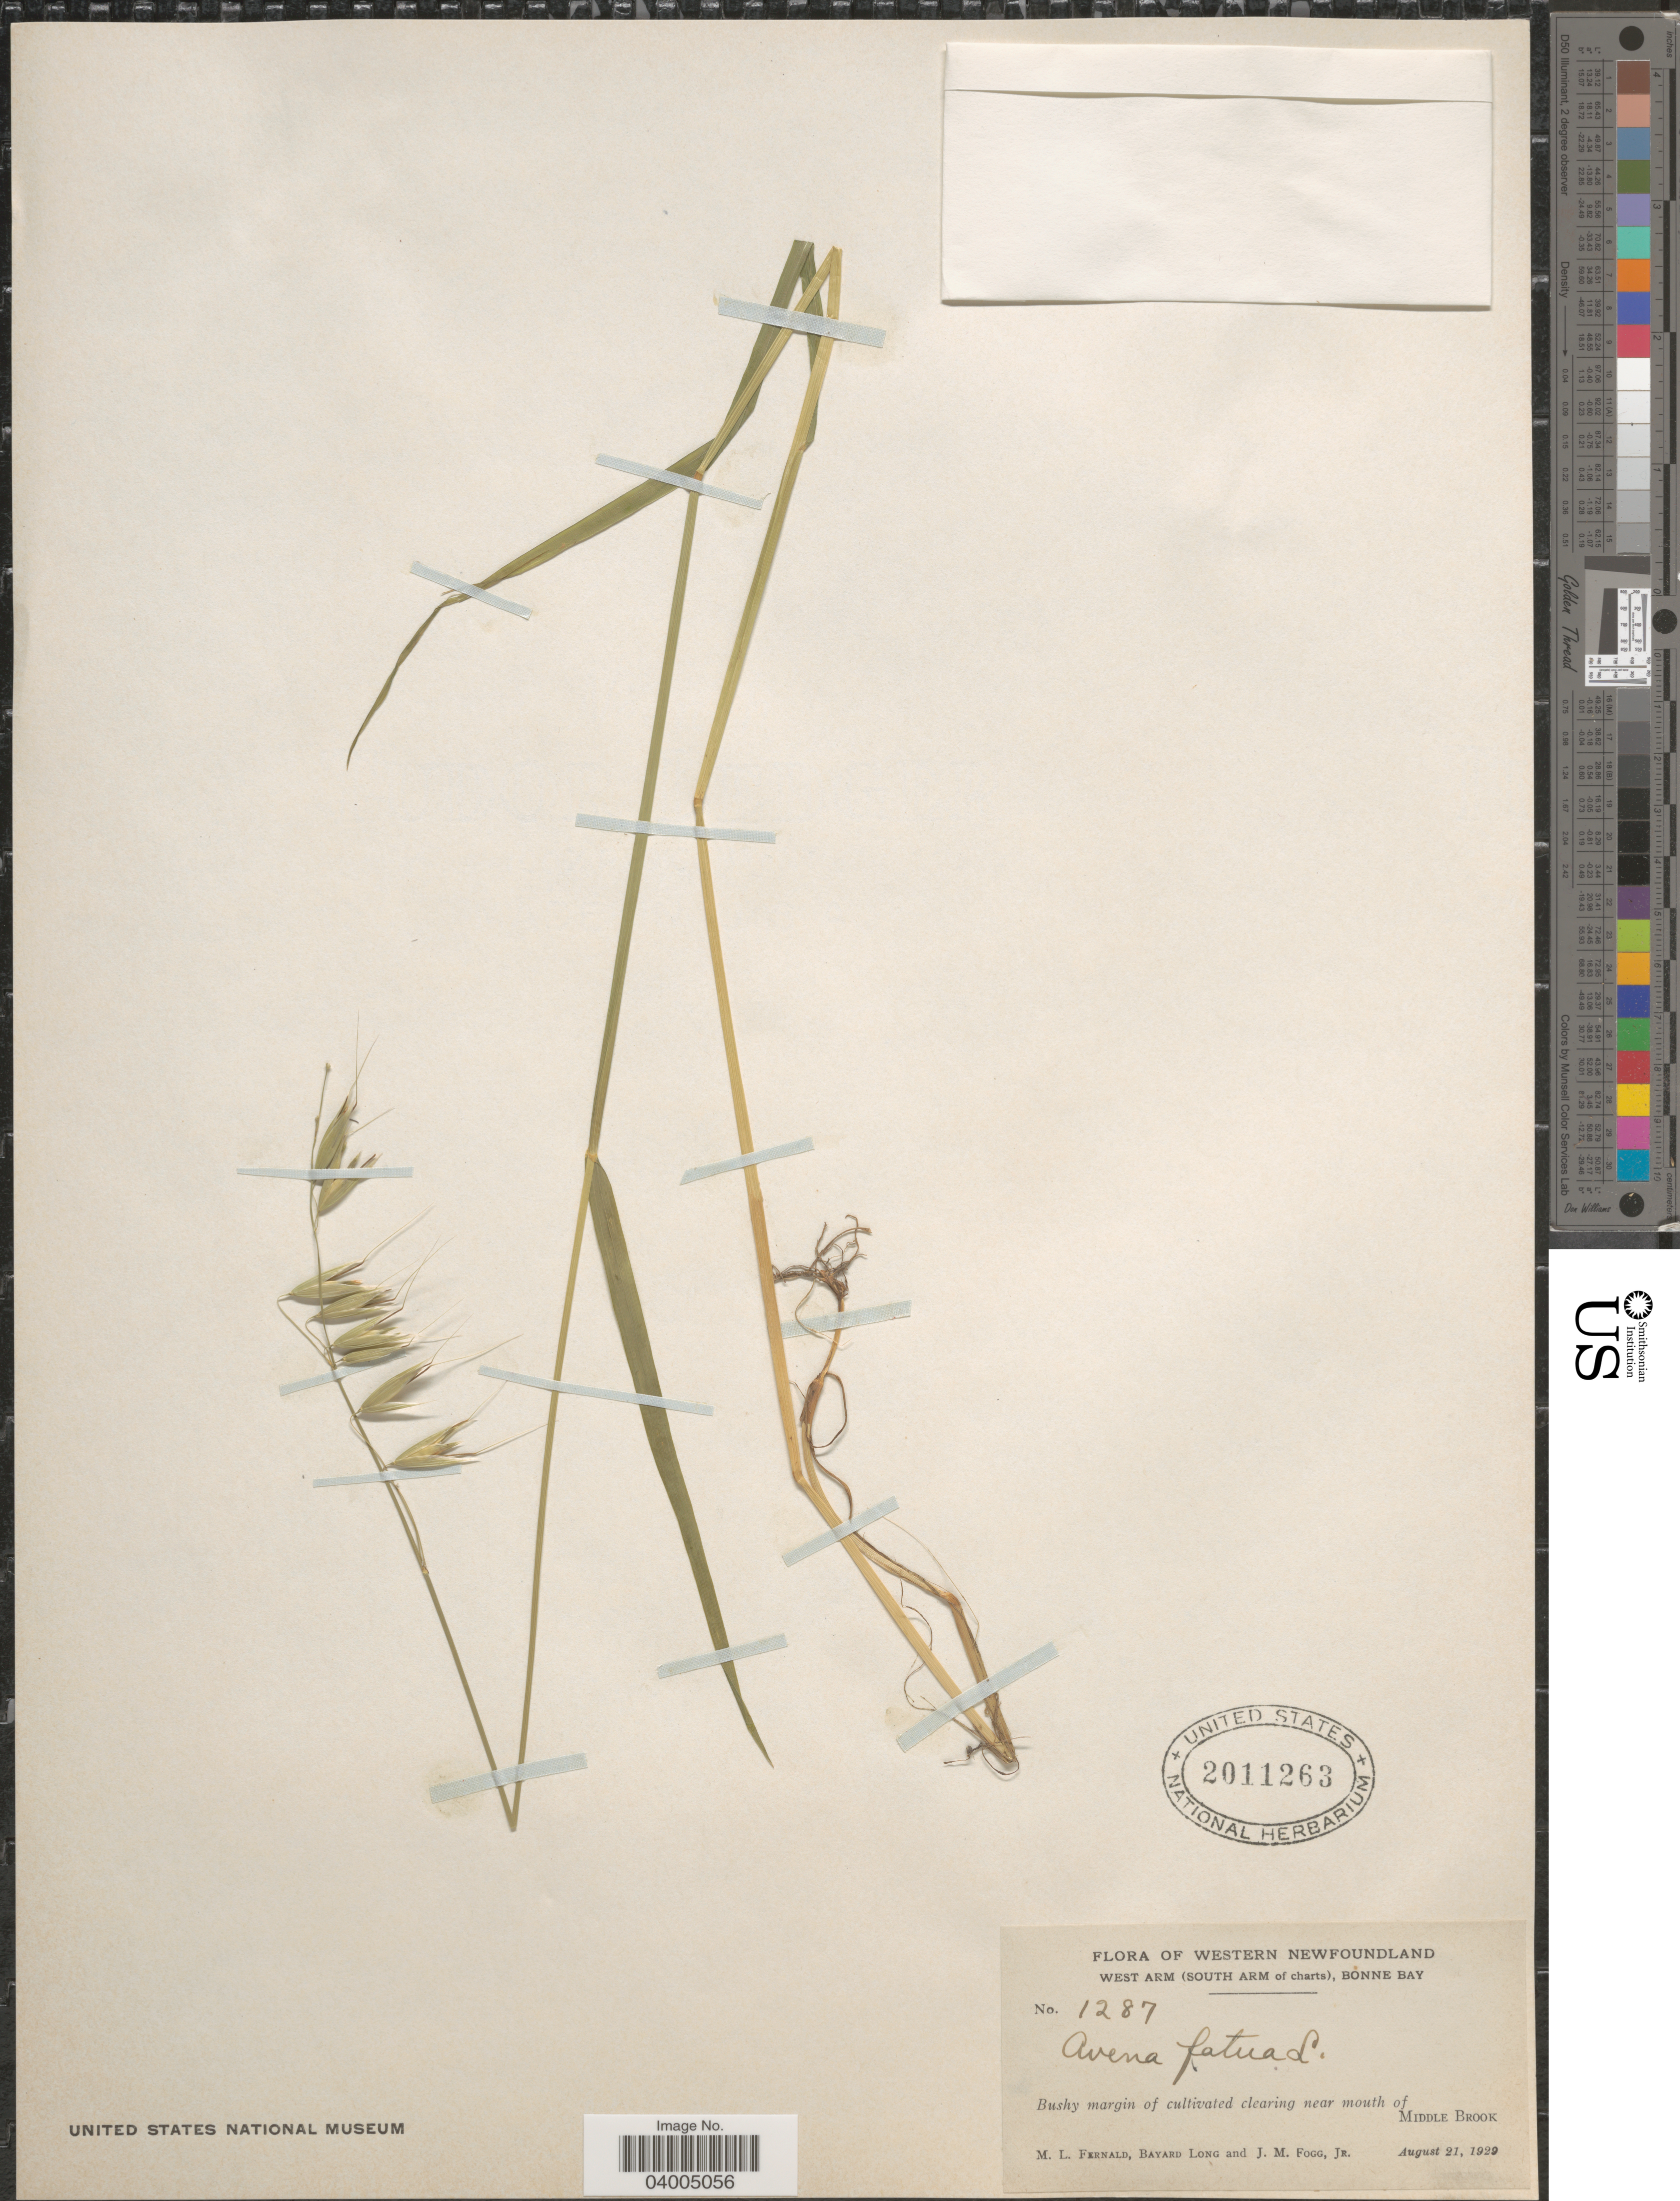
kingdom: Plantae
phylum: Tracheophyta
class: Liliopsida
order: Poales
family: Poaceae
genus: Avena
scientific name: Avena fatua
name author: L.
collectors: M. L. Fernald, B. Long & J. Fogg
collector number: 1287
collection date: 1929-08-21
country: Canada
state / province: Newfoundland and Labrador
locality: Western Newfoundland. West Arm (South Arm of charts), Bonne Bay. Bushy margin of cultivated clearing near mouth of Middle Brook.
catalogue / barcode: US 2011263